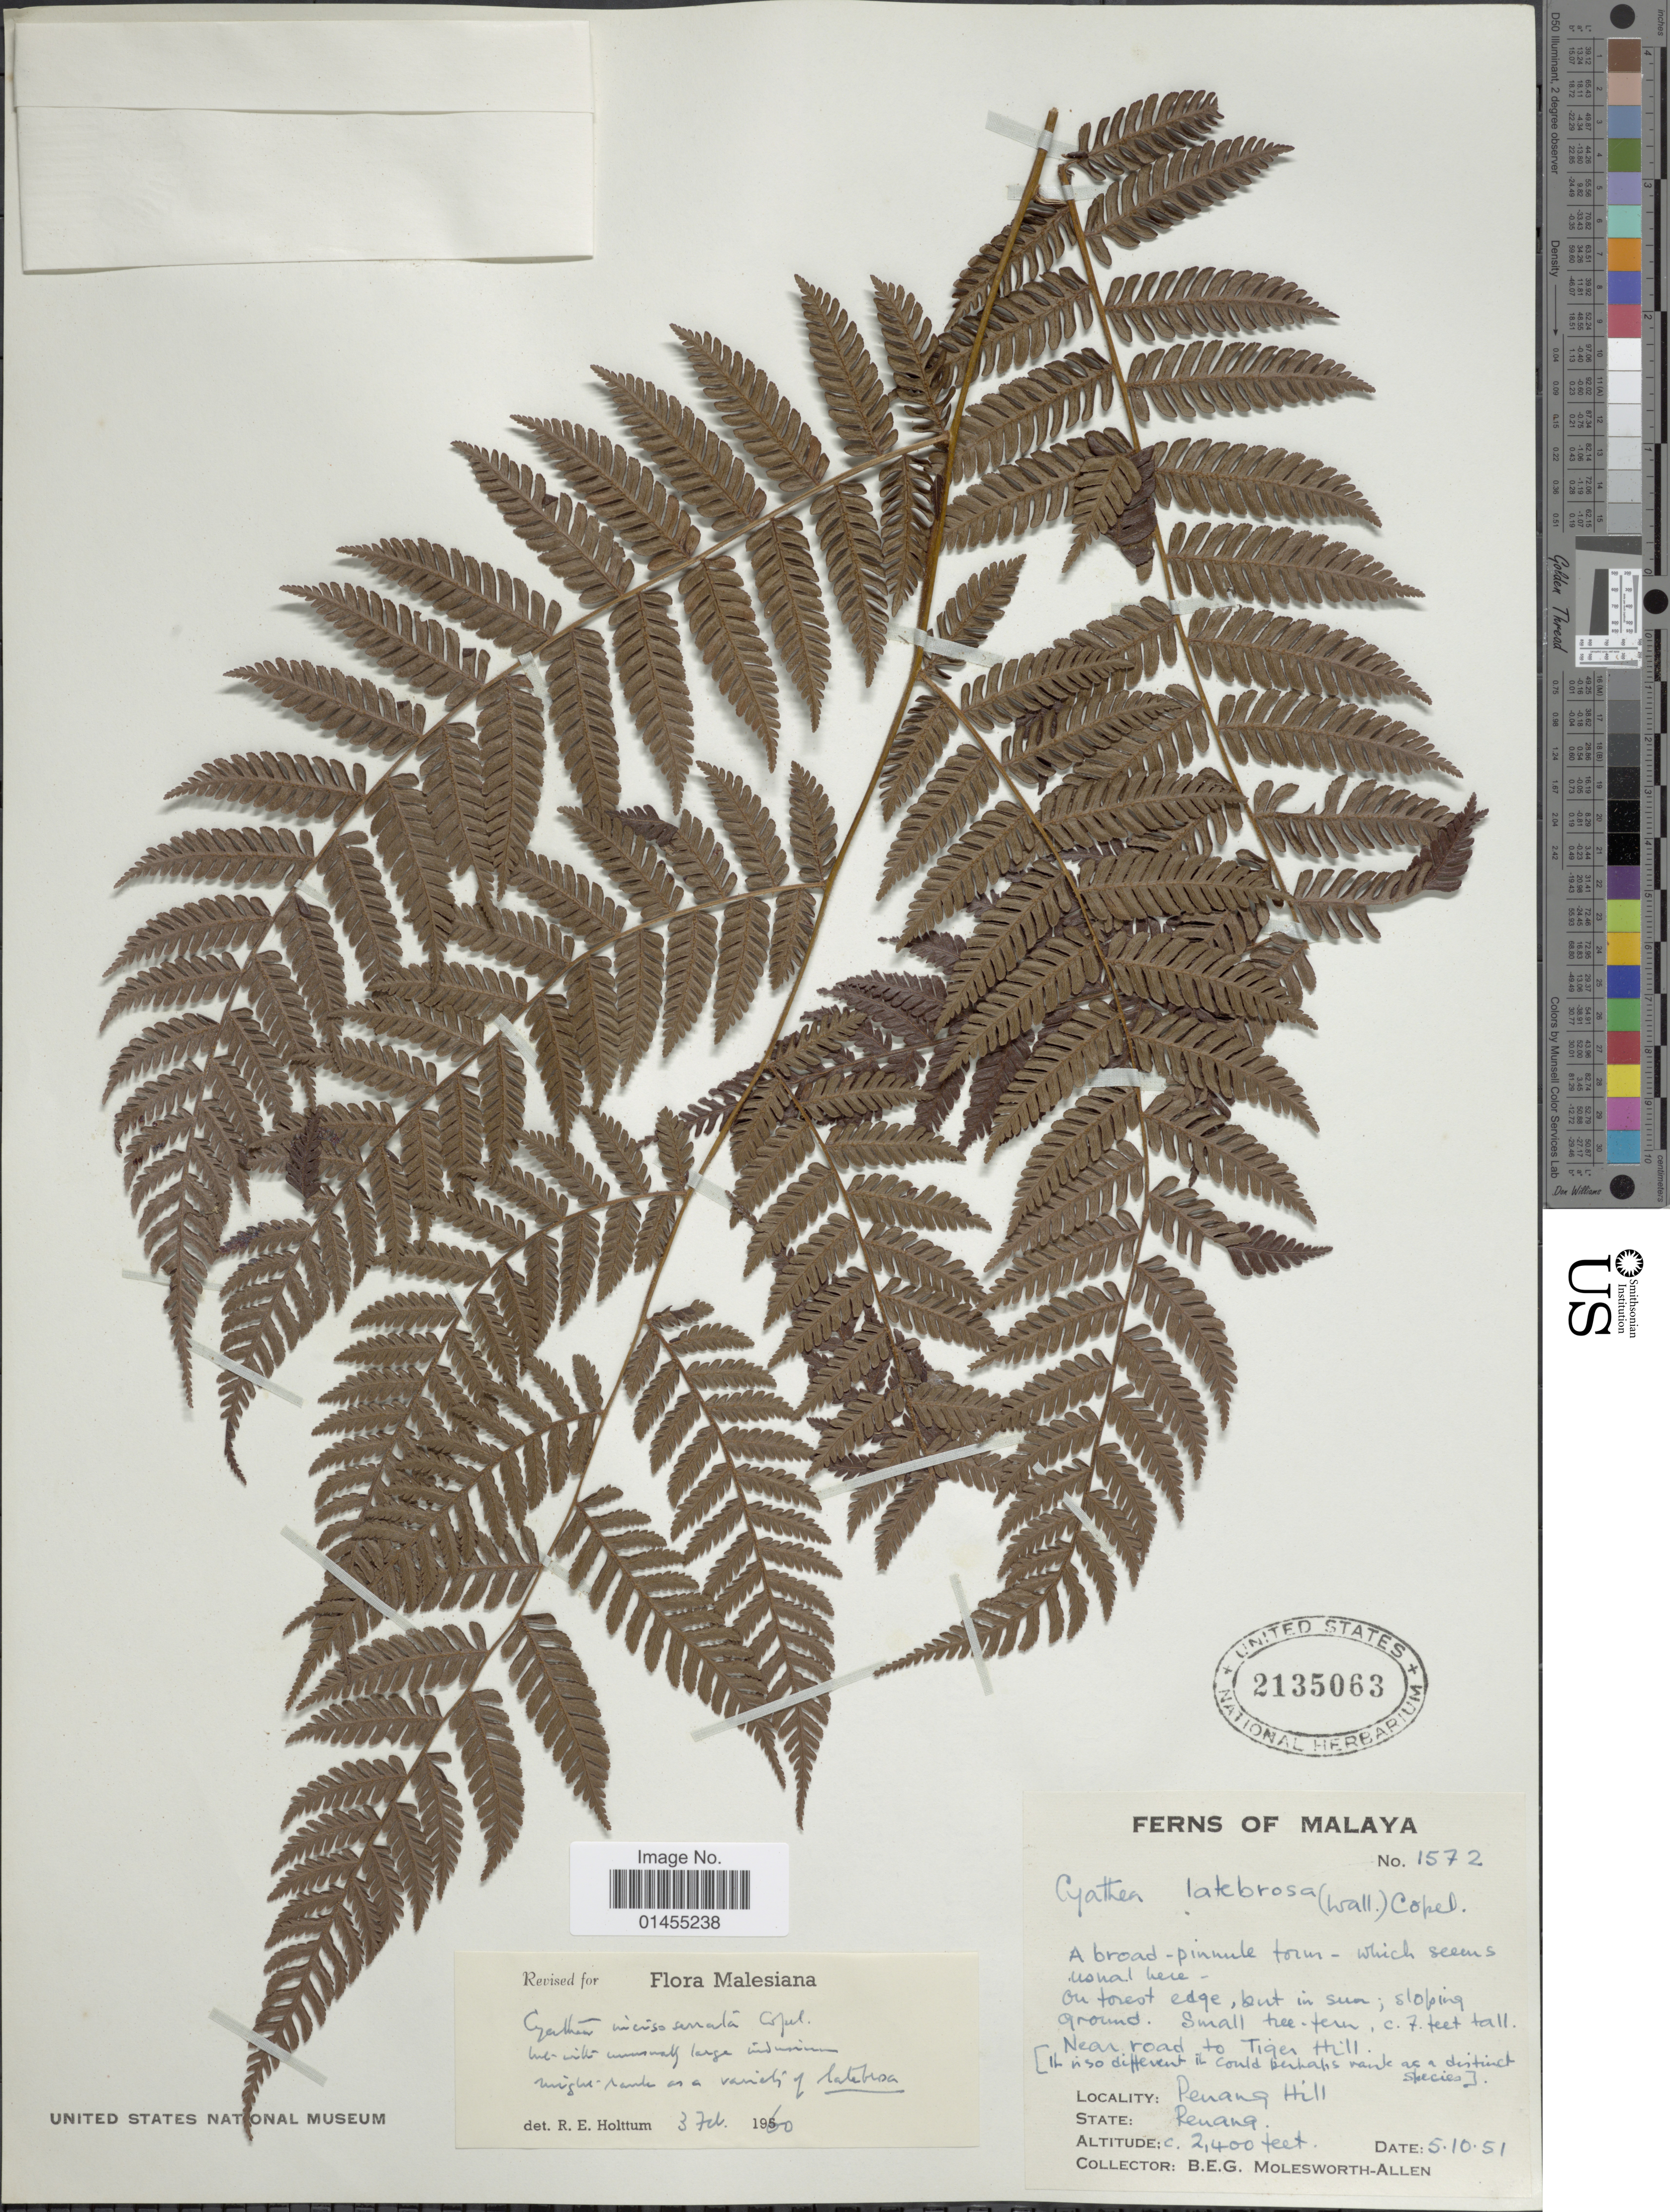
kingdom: Plantae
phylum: Tracheophyta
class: Polypodiopsida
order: Cyatheales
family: Cyatheaceae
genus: Alsophila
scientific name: Alsophila inciso-serrata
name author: (Copel.) C. Chr.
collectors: B. E. G. Molesworth-Allen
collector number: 1572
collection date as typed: Transcribed d/m/y: 5/10/51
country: Malaysia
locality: Malaya, Penang Hill, Penang, near road to Tiger Hill.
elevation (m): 732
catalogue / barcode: US 2135063